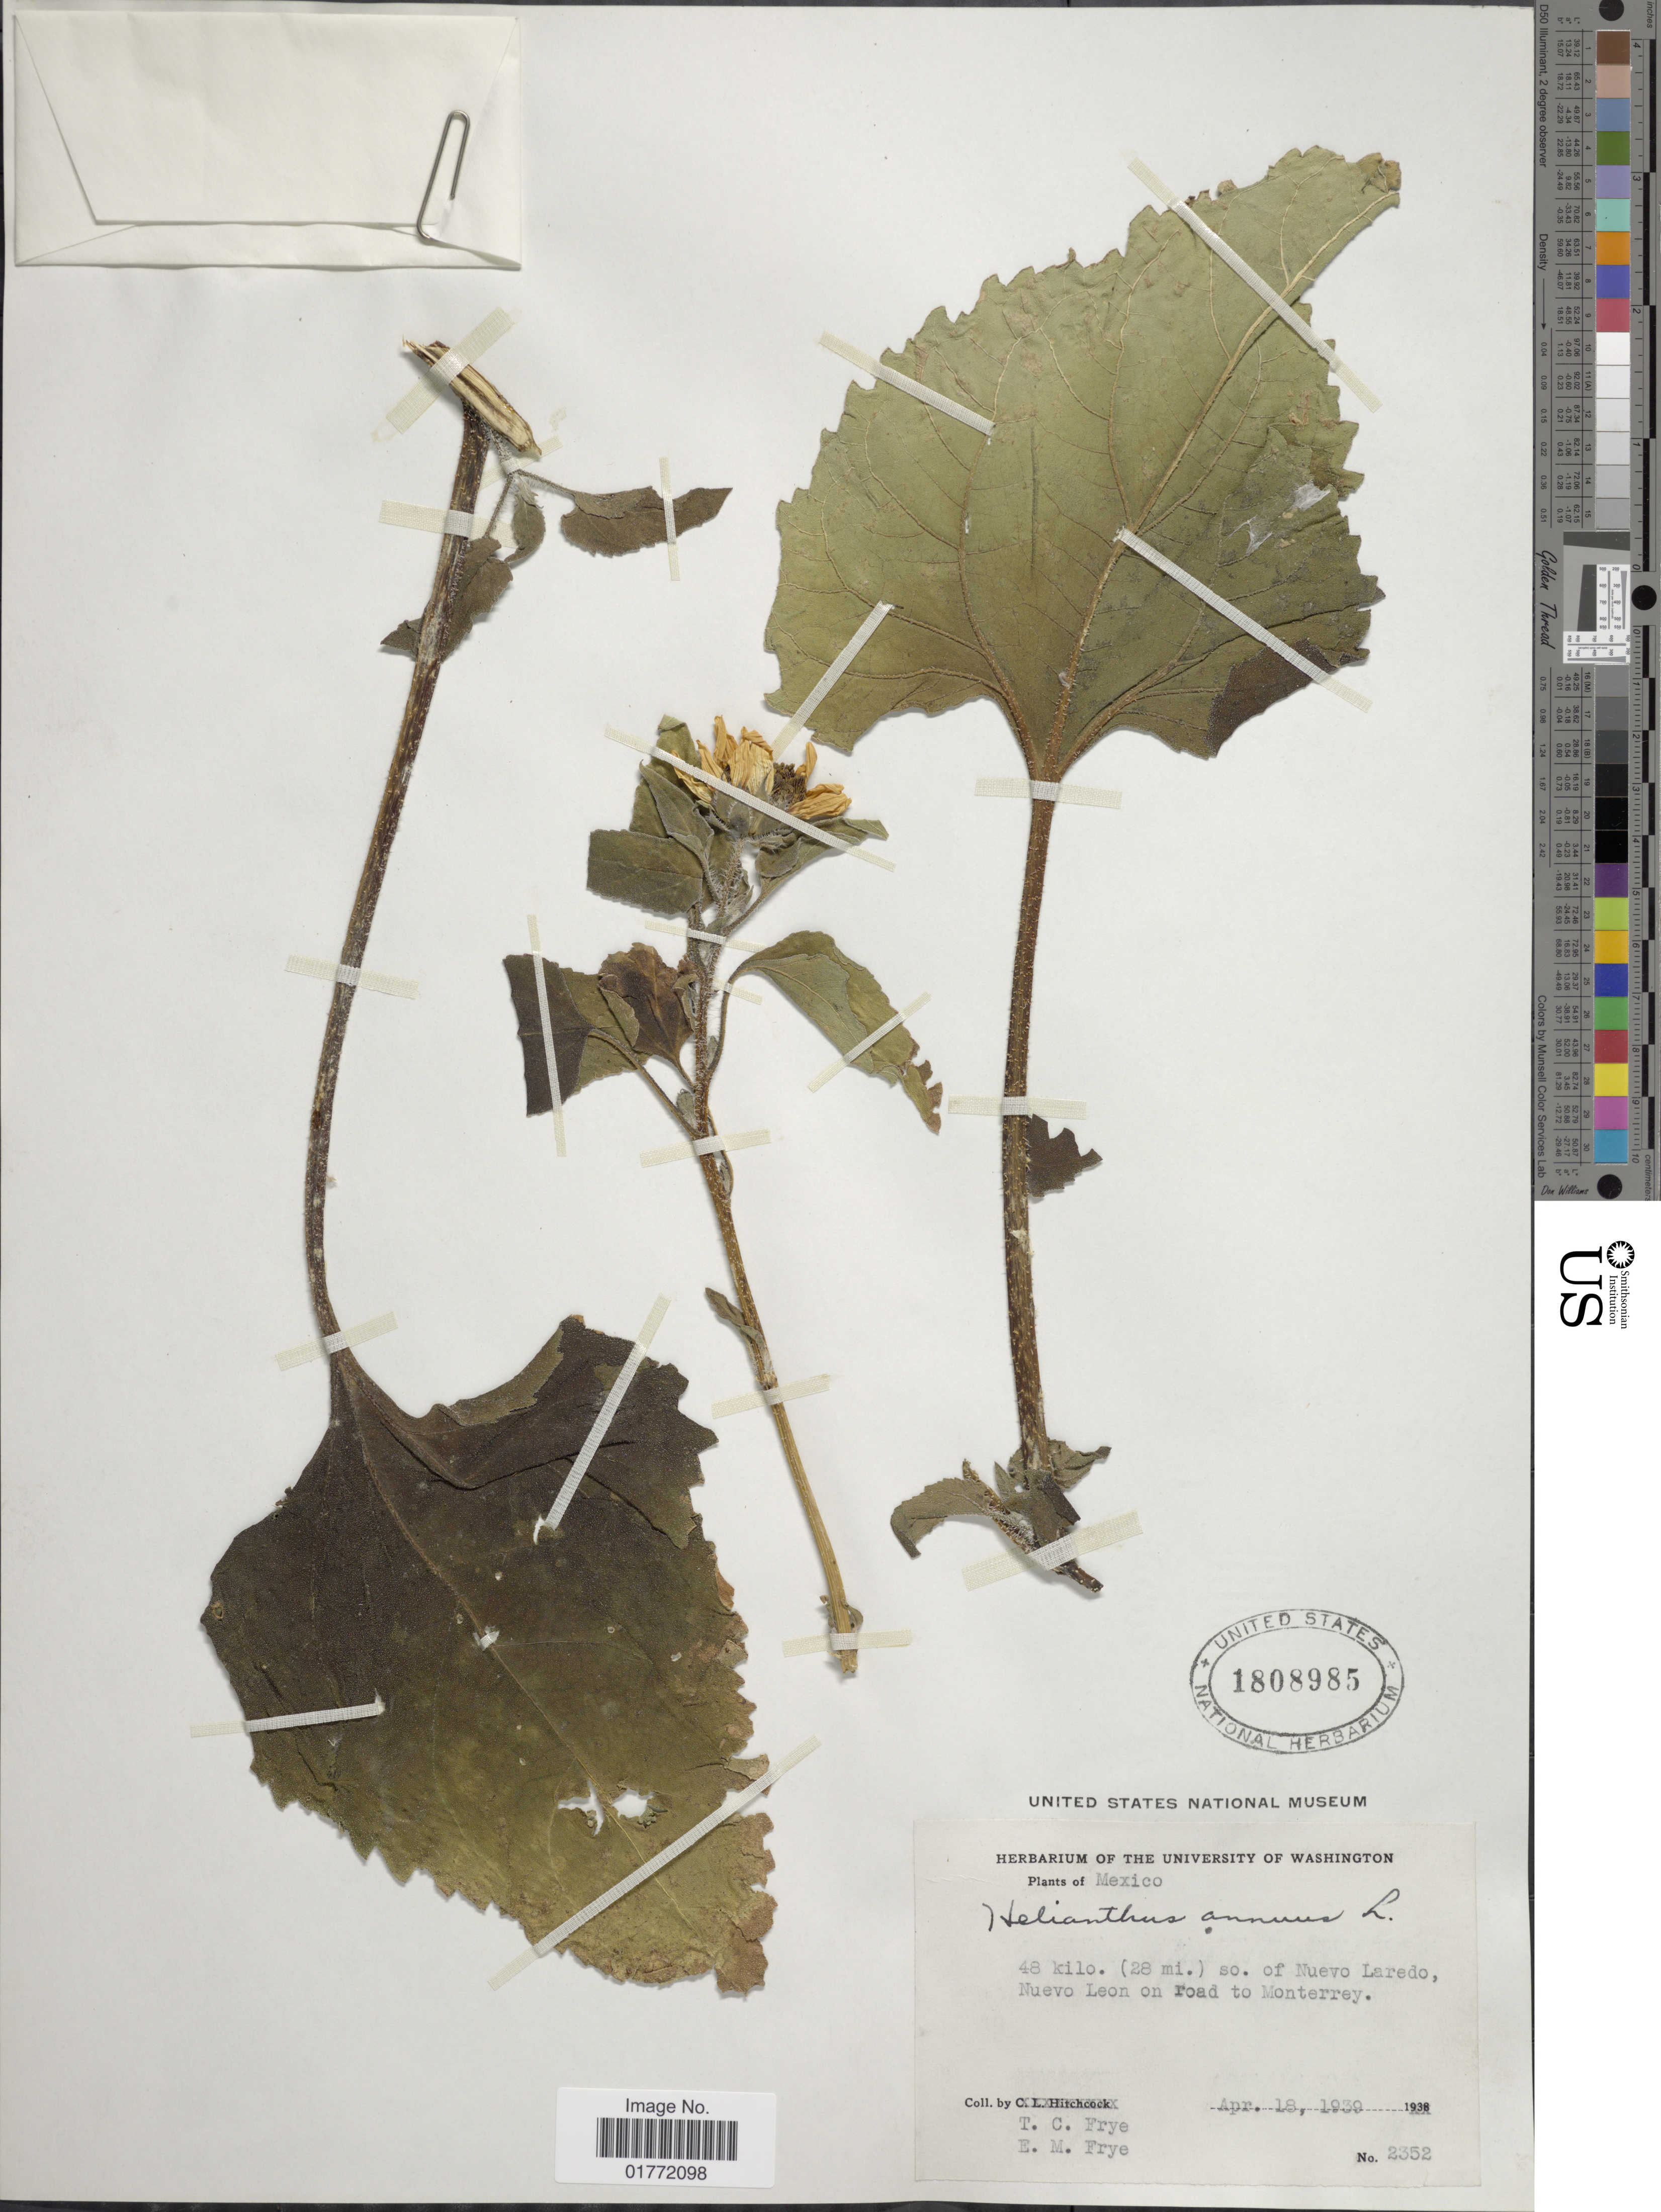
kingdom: Plantae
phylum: Tracheophyta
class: Magnoliopsida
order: Asterales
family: Asteraceae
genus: Helianthus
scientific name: Helianthus annuus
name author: L.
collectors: T. C. Frye & E. Frye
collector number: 2352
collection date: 1939-04-18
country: Mexico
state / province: Nuevo León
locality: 48 kilo. (28 mi.) so. of Nuevo Laredo, Nuevo Leon on road to Monterrey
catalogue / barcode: US 1808985